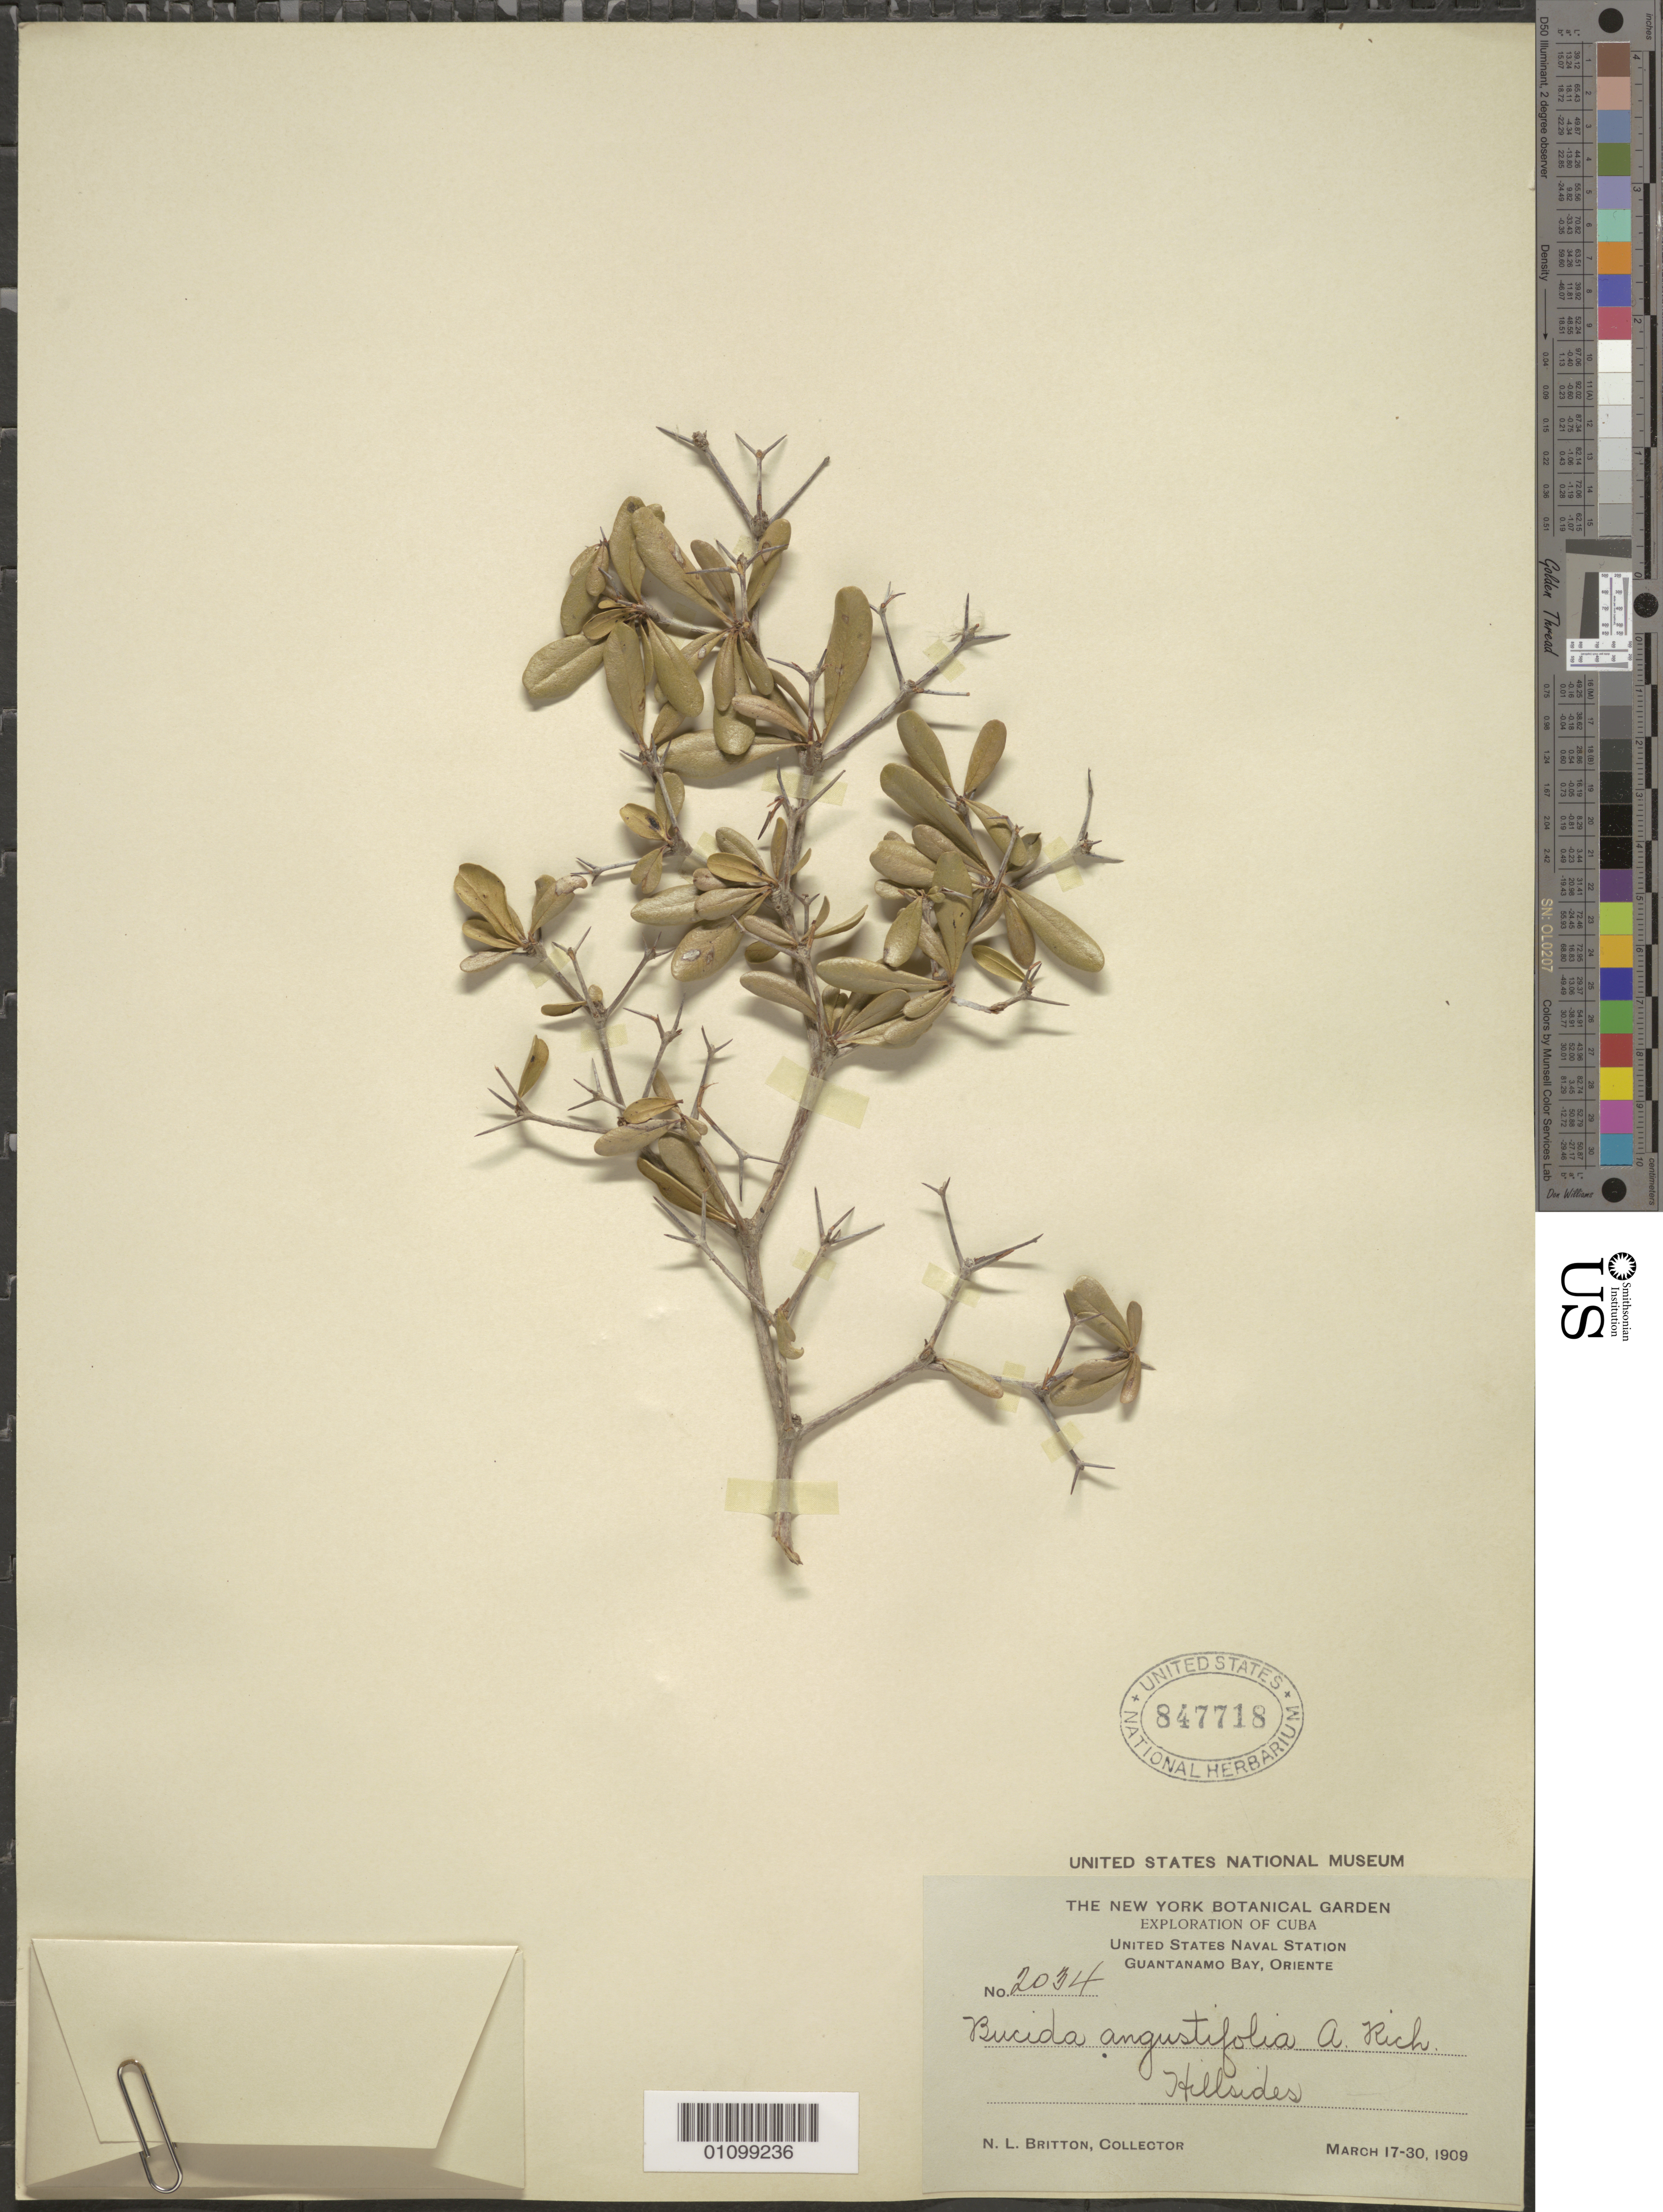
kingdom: Plantae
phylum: Tracheophyta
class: Magnoliopsida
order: Myrtales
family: Combretaceae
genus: Terminalia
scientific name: Terminalia molinetii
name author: M. Gómez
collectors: N. Britton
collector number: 2034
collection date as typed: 17 Mar 1909 to 30 Mar 1909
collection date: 1909-03-17/1909-03-30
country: Cuba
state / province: Guantanamo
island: Cuba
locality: United States Naval Station Guantánamo Bay, Oriente Hillsides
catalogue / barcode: US 847718